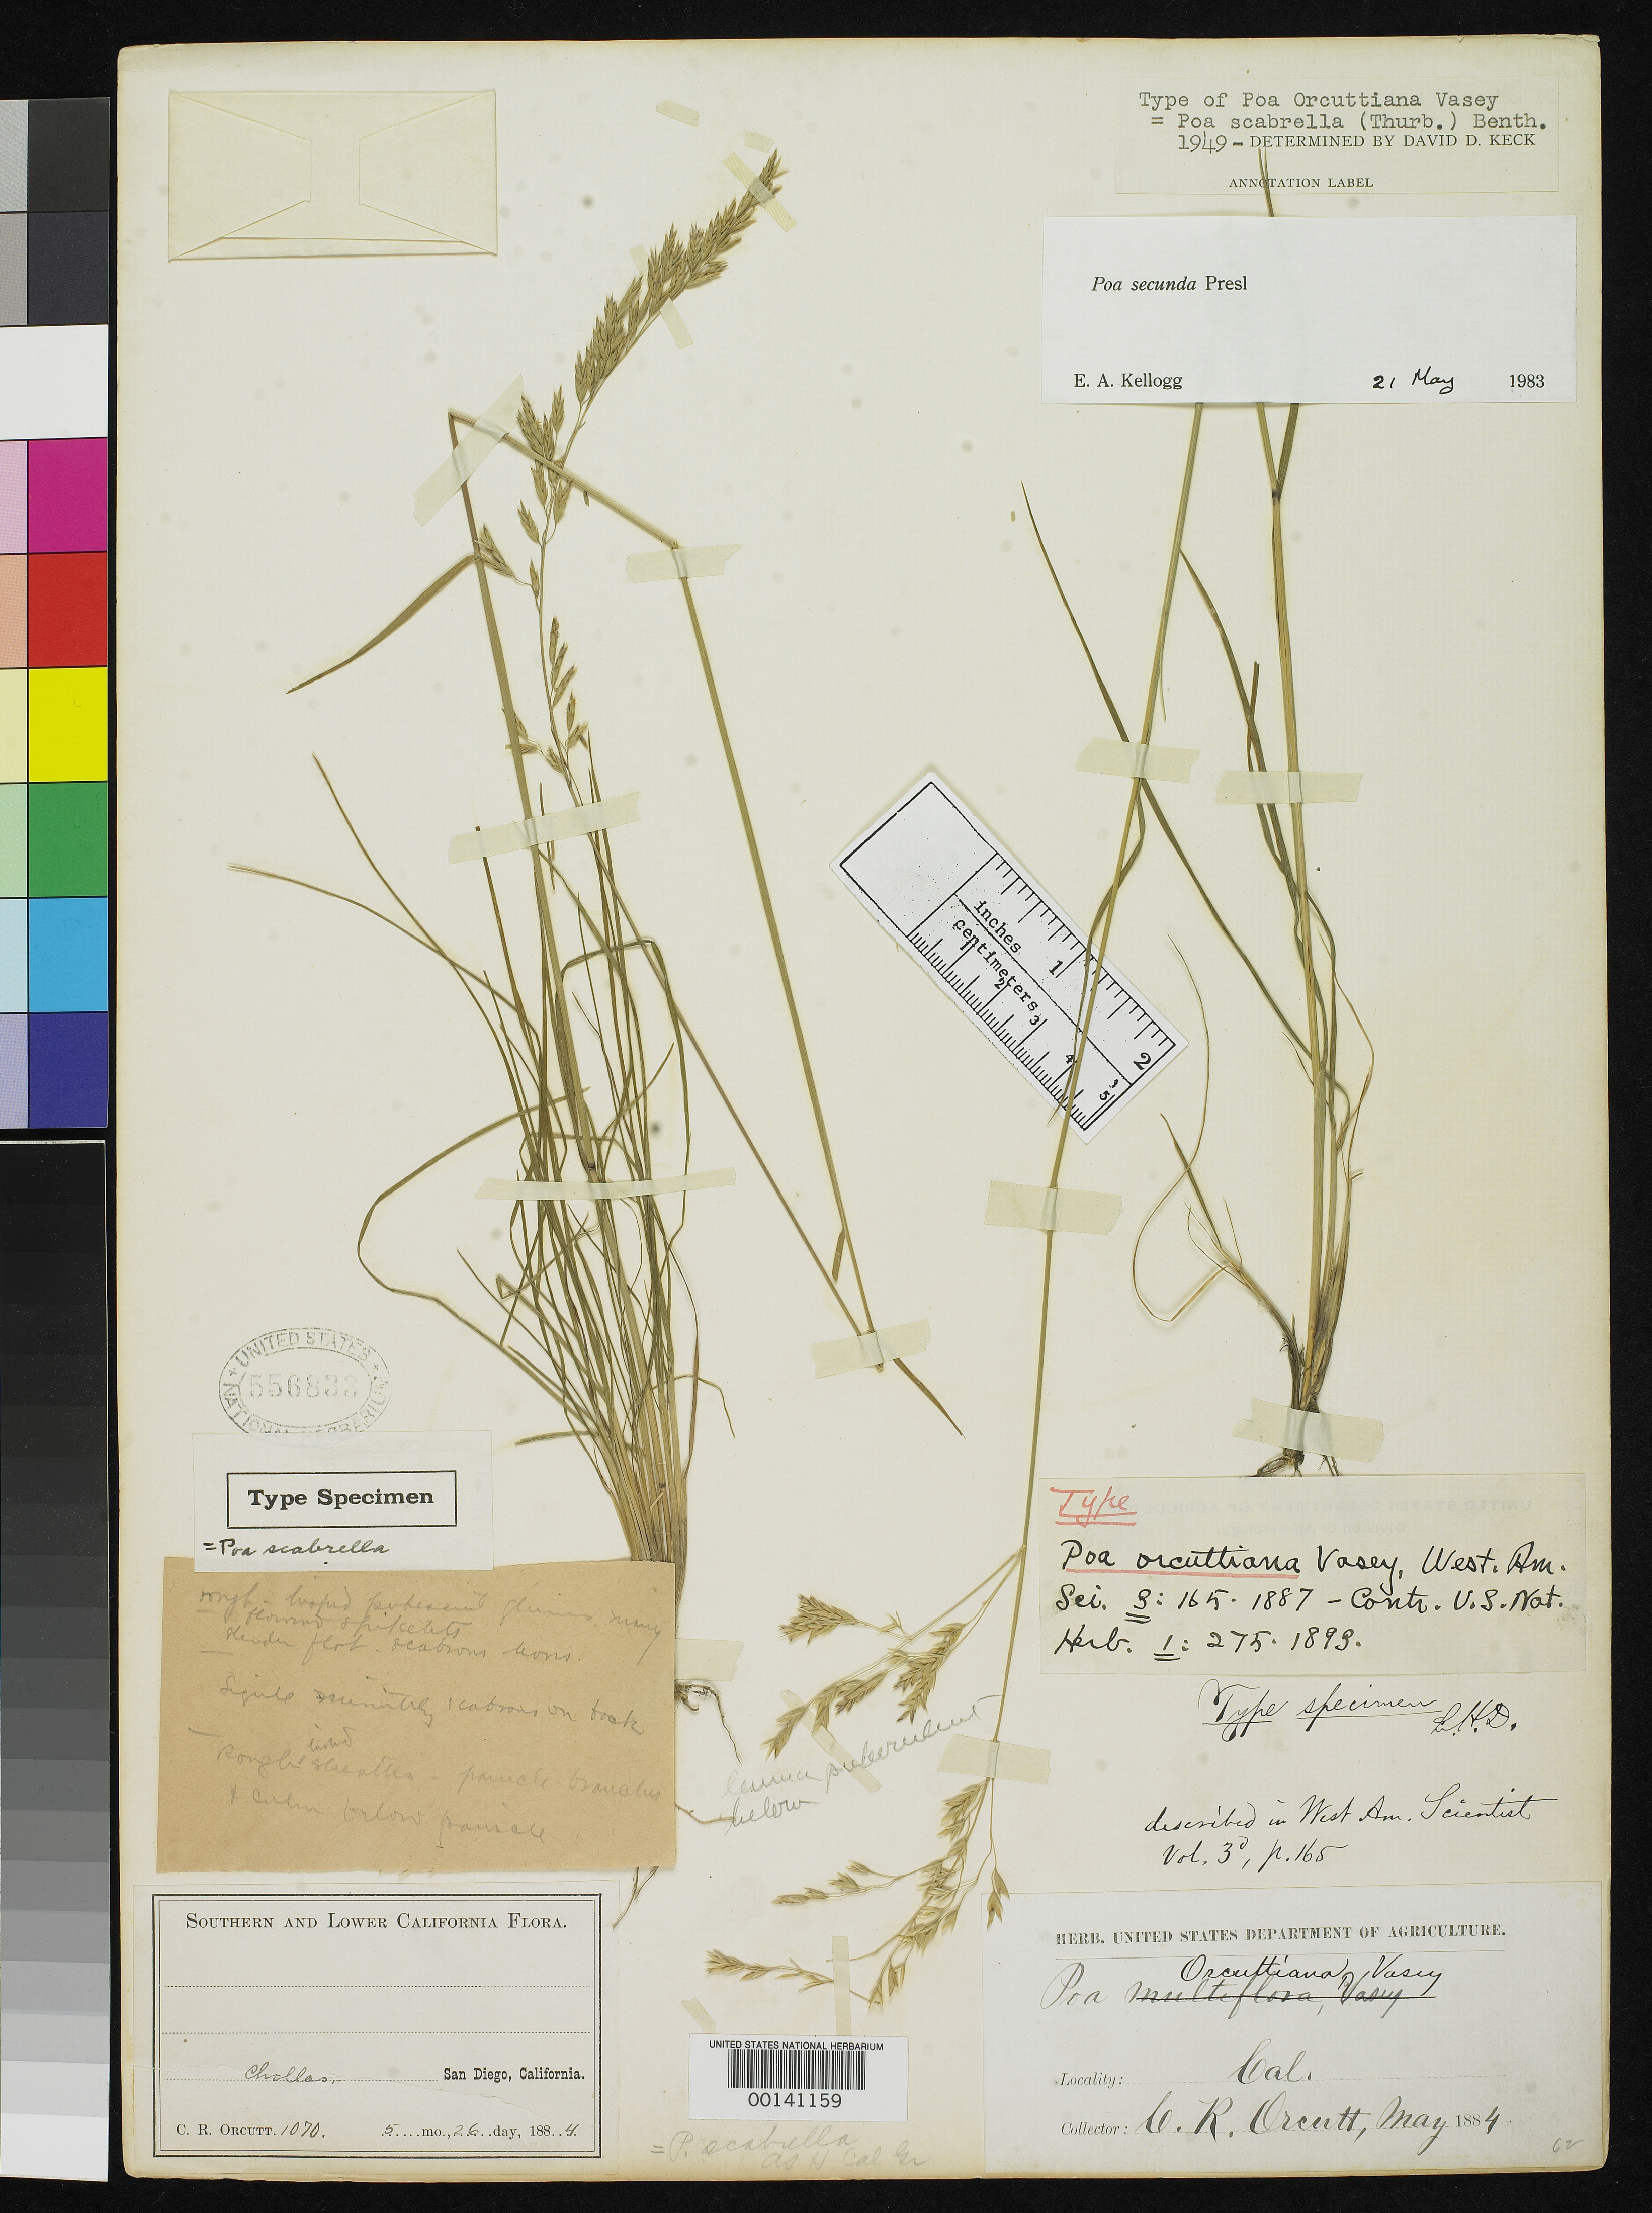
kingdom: Plantae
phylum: Tracheophyta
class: Liliopsida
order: Poales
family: Poaceae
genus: Poa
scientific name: Poa orcuttiana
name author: Vasey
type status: Isotype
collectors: C. R. Orcutt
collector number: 1070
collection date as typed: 26 May 1884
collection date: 1884-05-26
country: United States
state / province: California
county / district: San Diego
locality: San Diego.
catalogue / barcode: US 556833